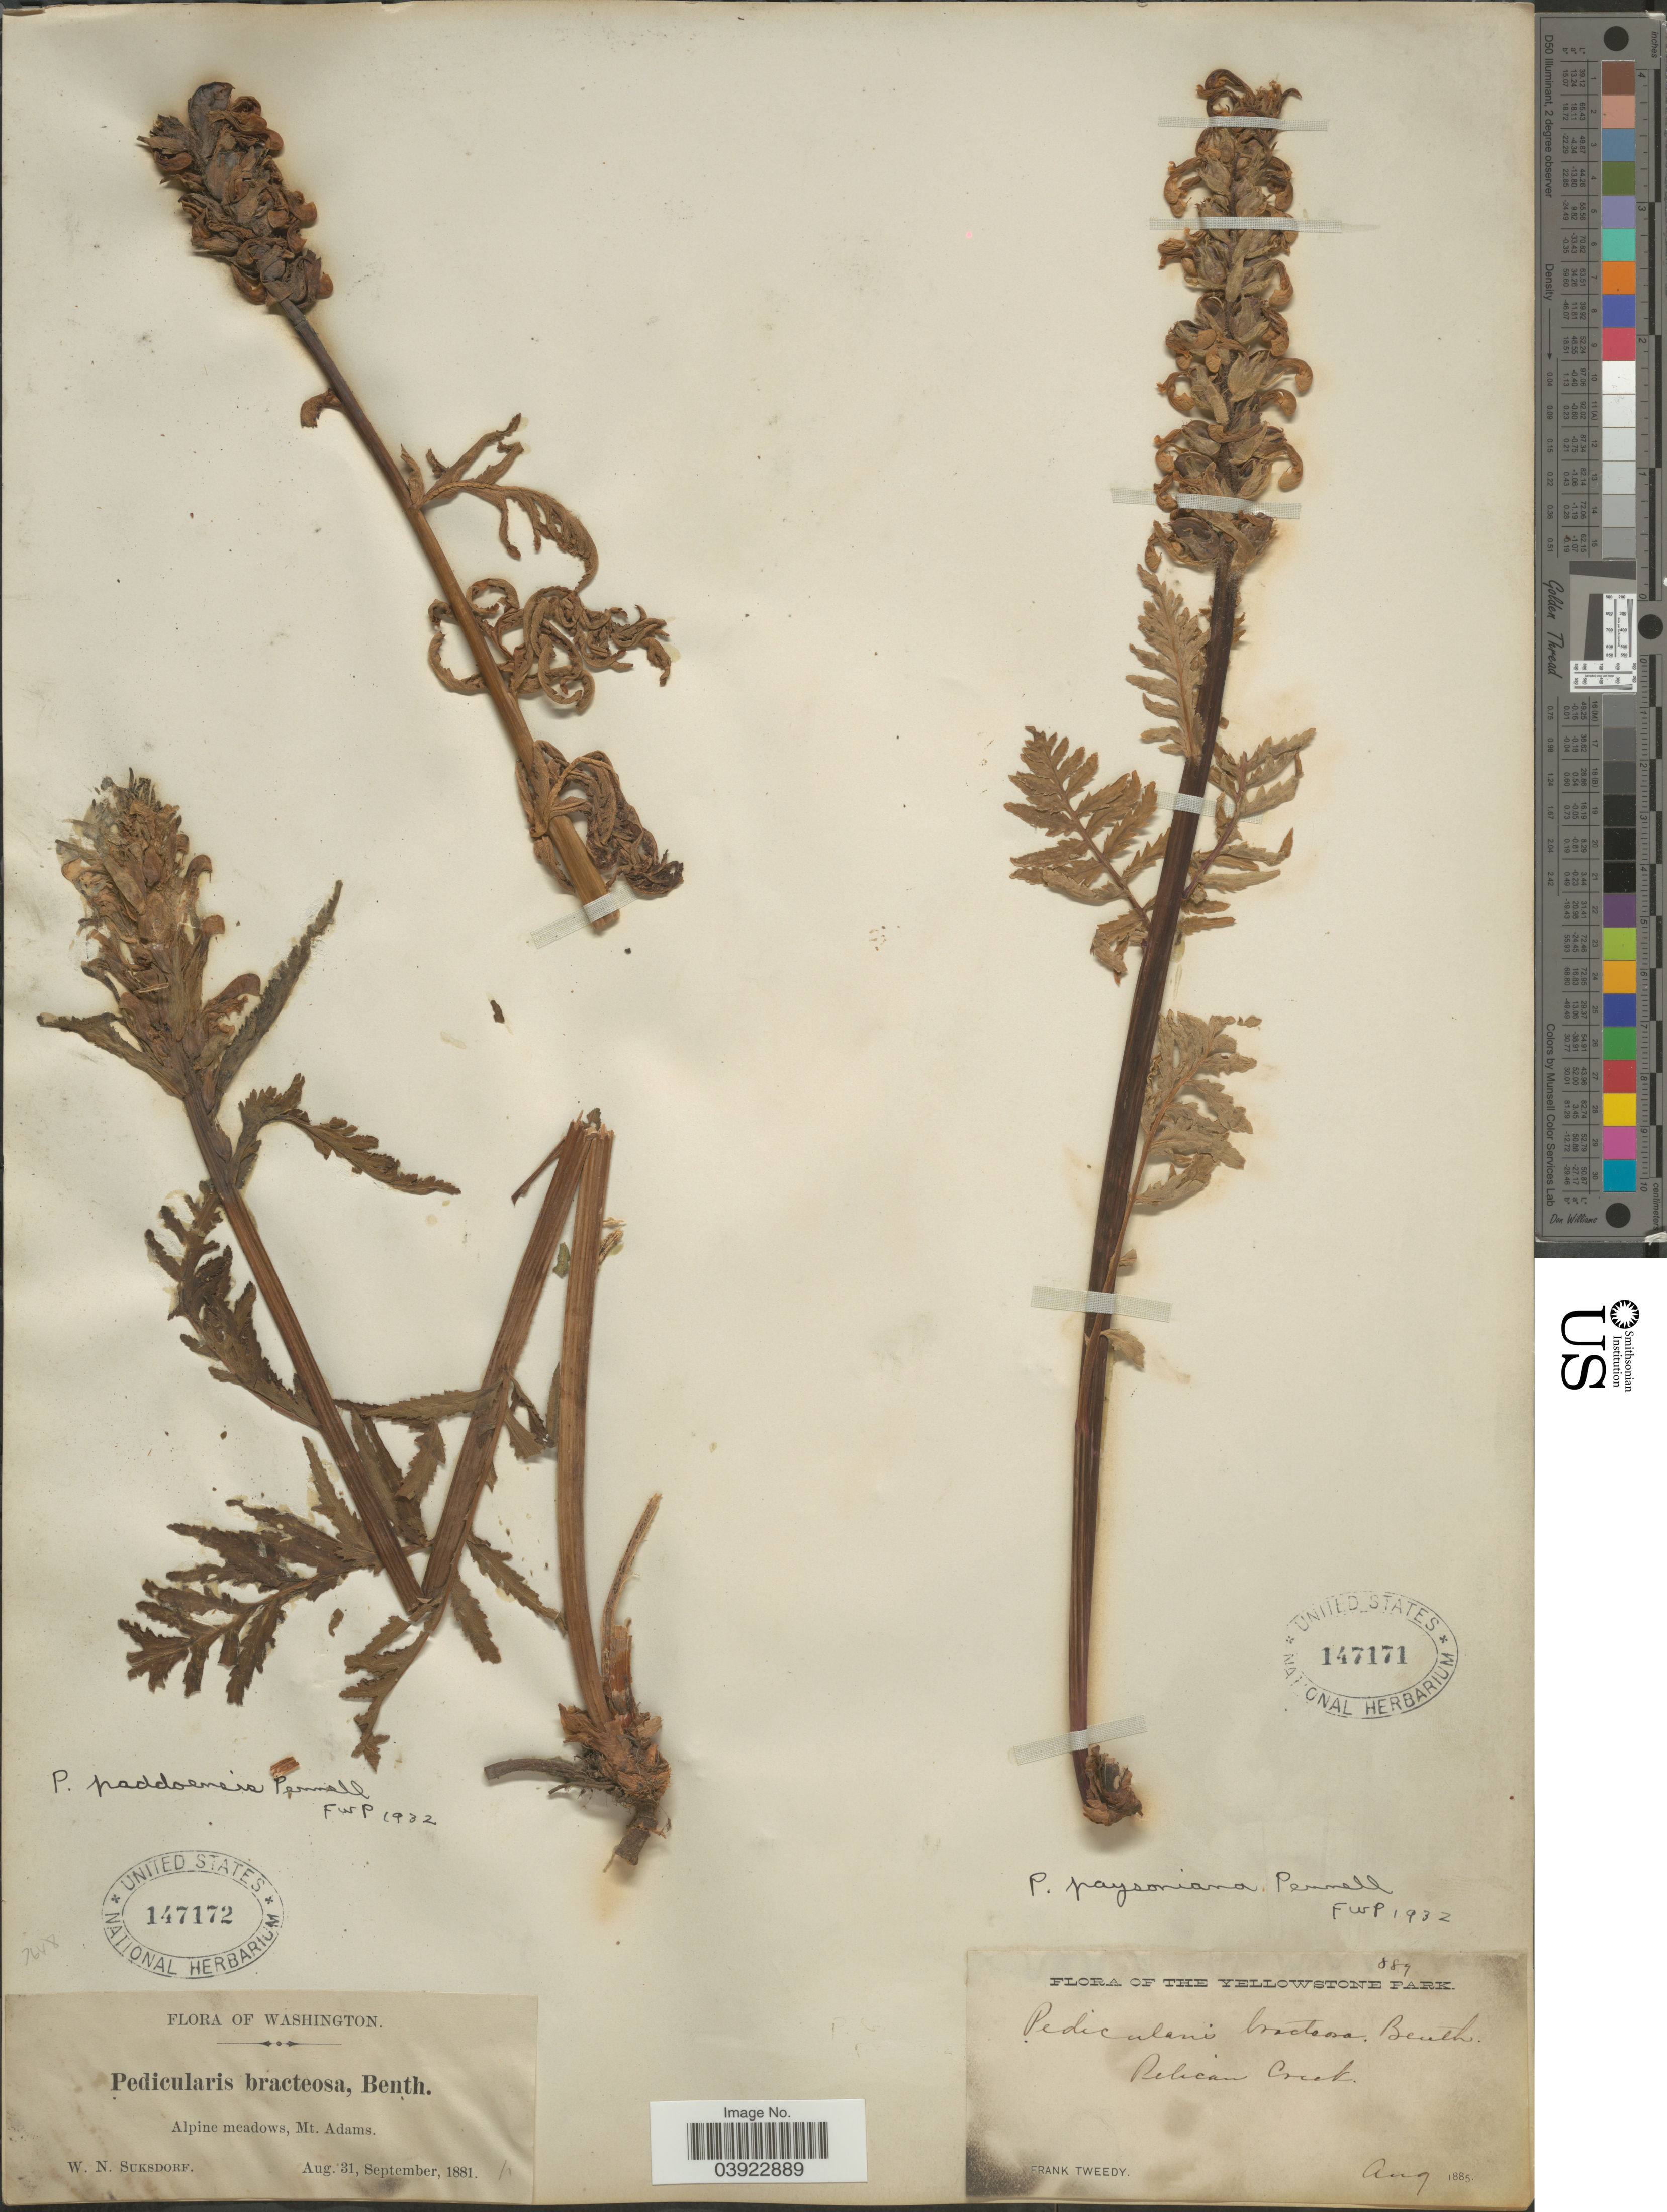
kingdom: Plantae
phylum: Tracheophyta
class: Magnoliopsida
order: Lamiales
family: Orobanchaceae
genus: Pedicularis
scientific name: Pedicularis paddoensis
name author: Pennell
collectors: W. N. Suksdorf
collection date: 1881-08-31/1881-09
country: United States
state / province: Washington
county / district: Yakima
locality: Alpine meadows, Mt. Adams.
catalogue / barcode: US 147172-2